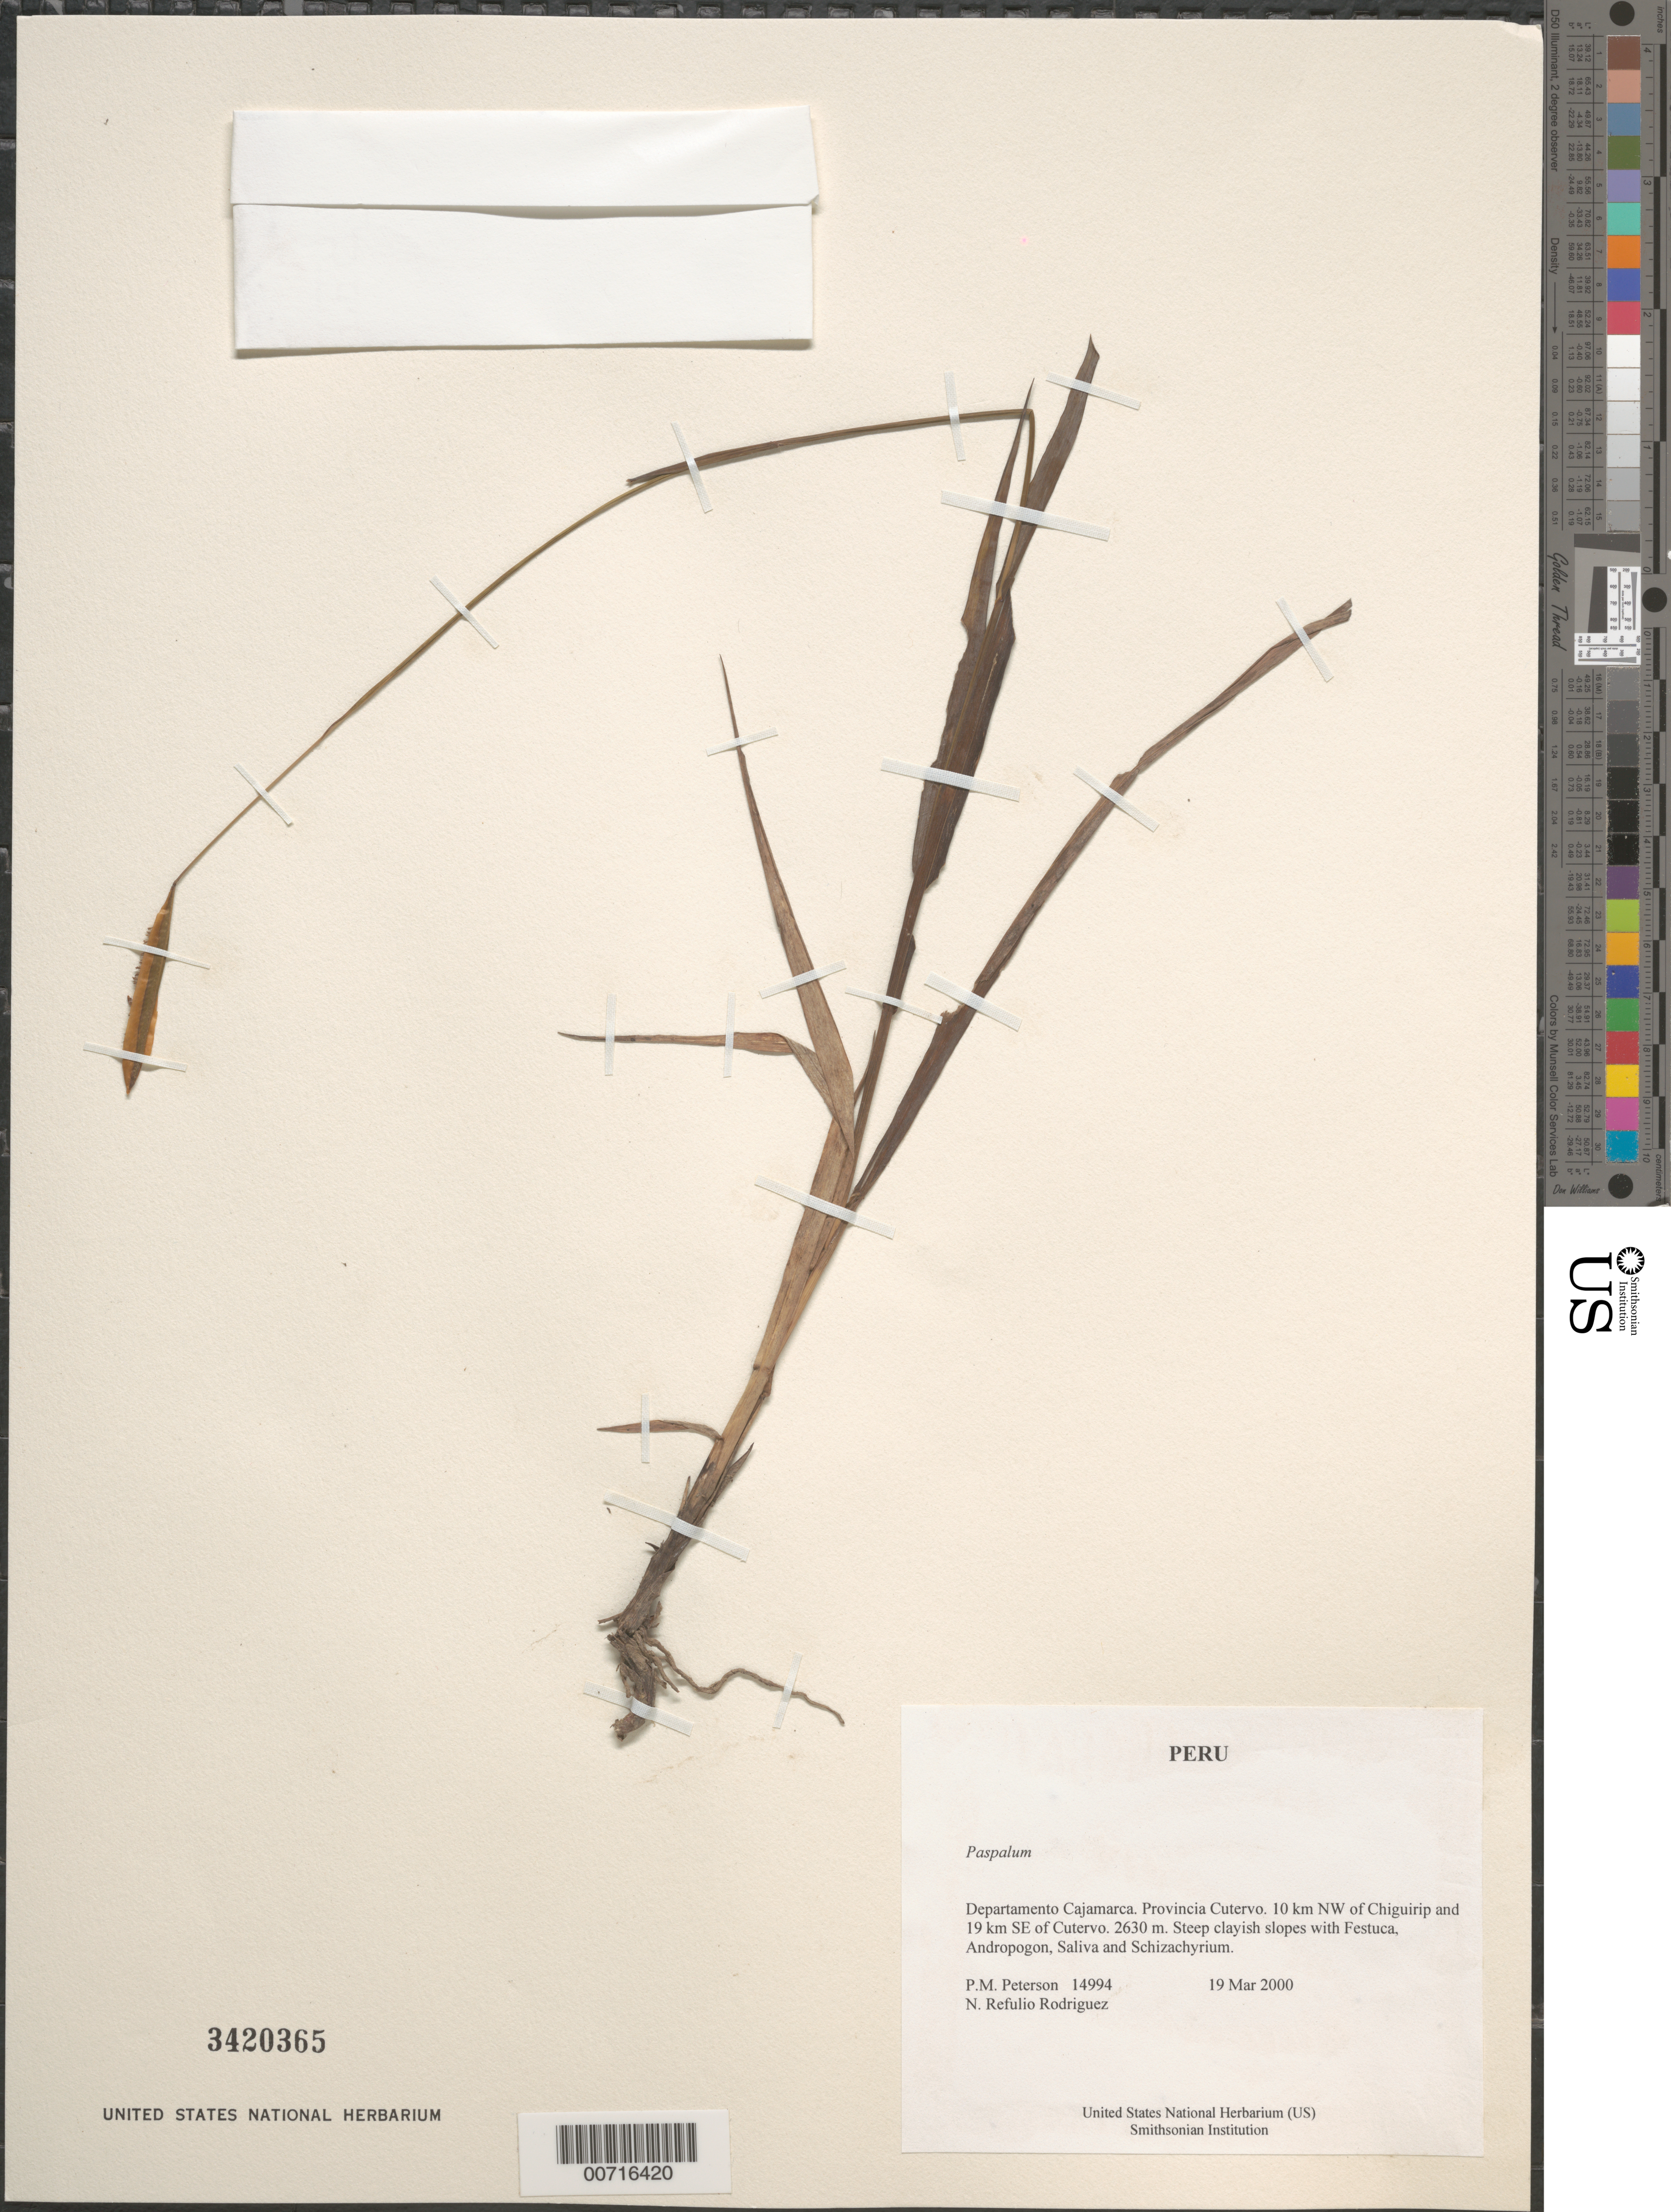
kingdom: Plantae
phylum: Tracheophyta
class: Liliopsida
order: Poales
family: Poaceae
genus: Paspalum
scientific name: Paspalum sp.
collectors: P. M. Peterson & N. Refulio-Rodríguez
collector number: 14994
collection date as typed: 19 Mar 2000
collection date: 2000-03-19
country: Peru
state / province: Cajamarca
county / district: Cutervo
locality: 10 km NW of Chiguirip and 19 km SE of Cutervo.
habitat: Steep clayish slopes with Festuca, Andropogon, Saliva and Schizachyrium.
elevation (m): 2630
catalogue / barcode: US 3420365